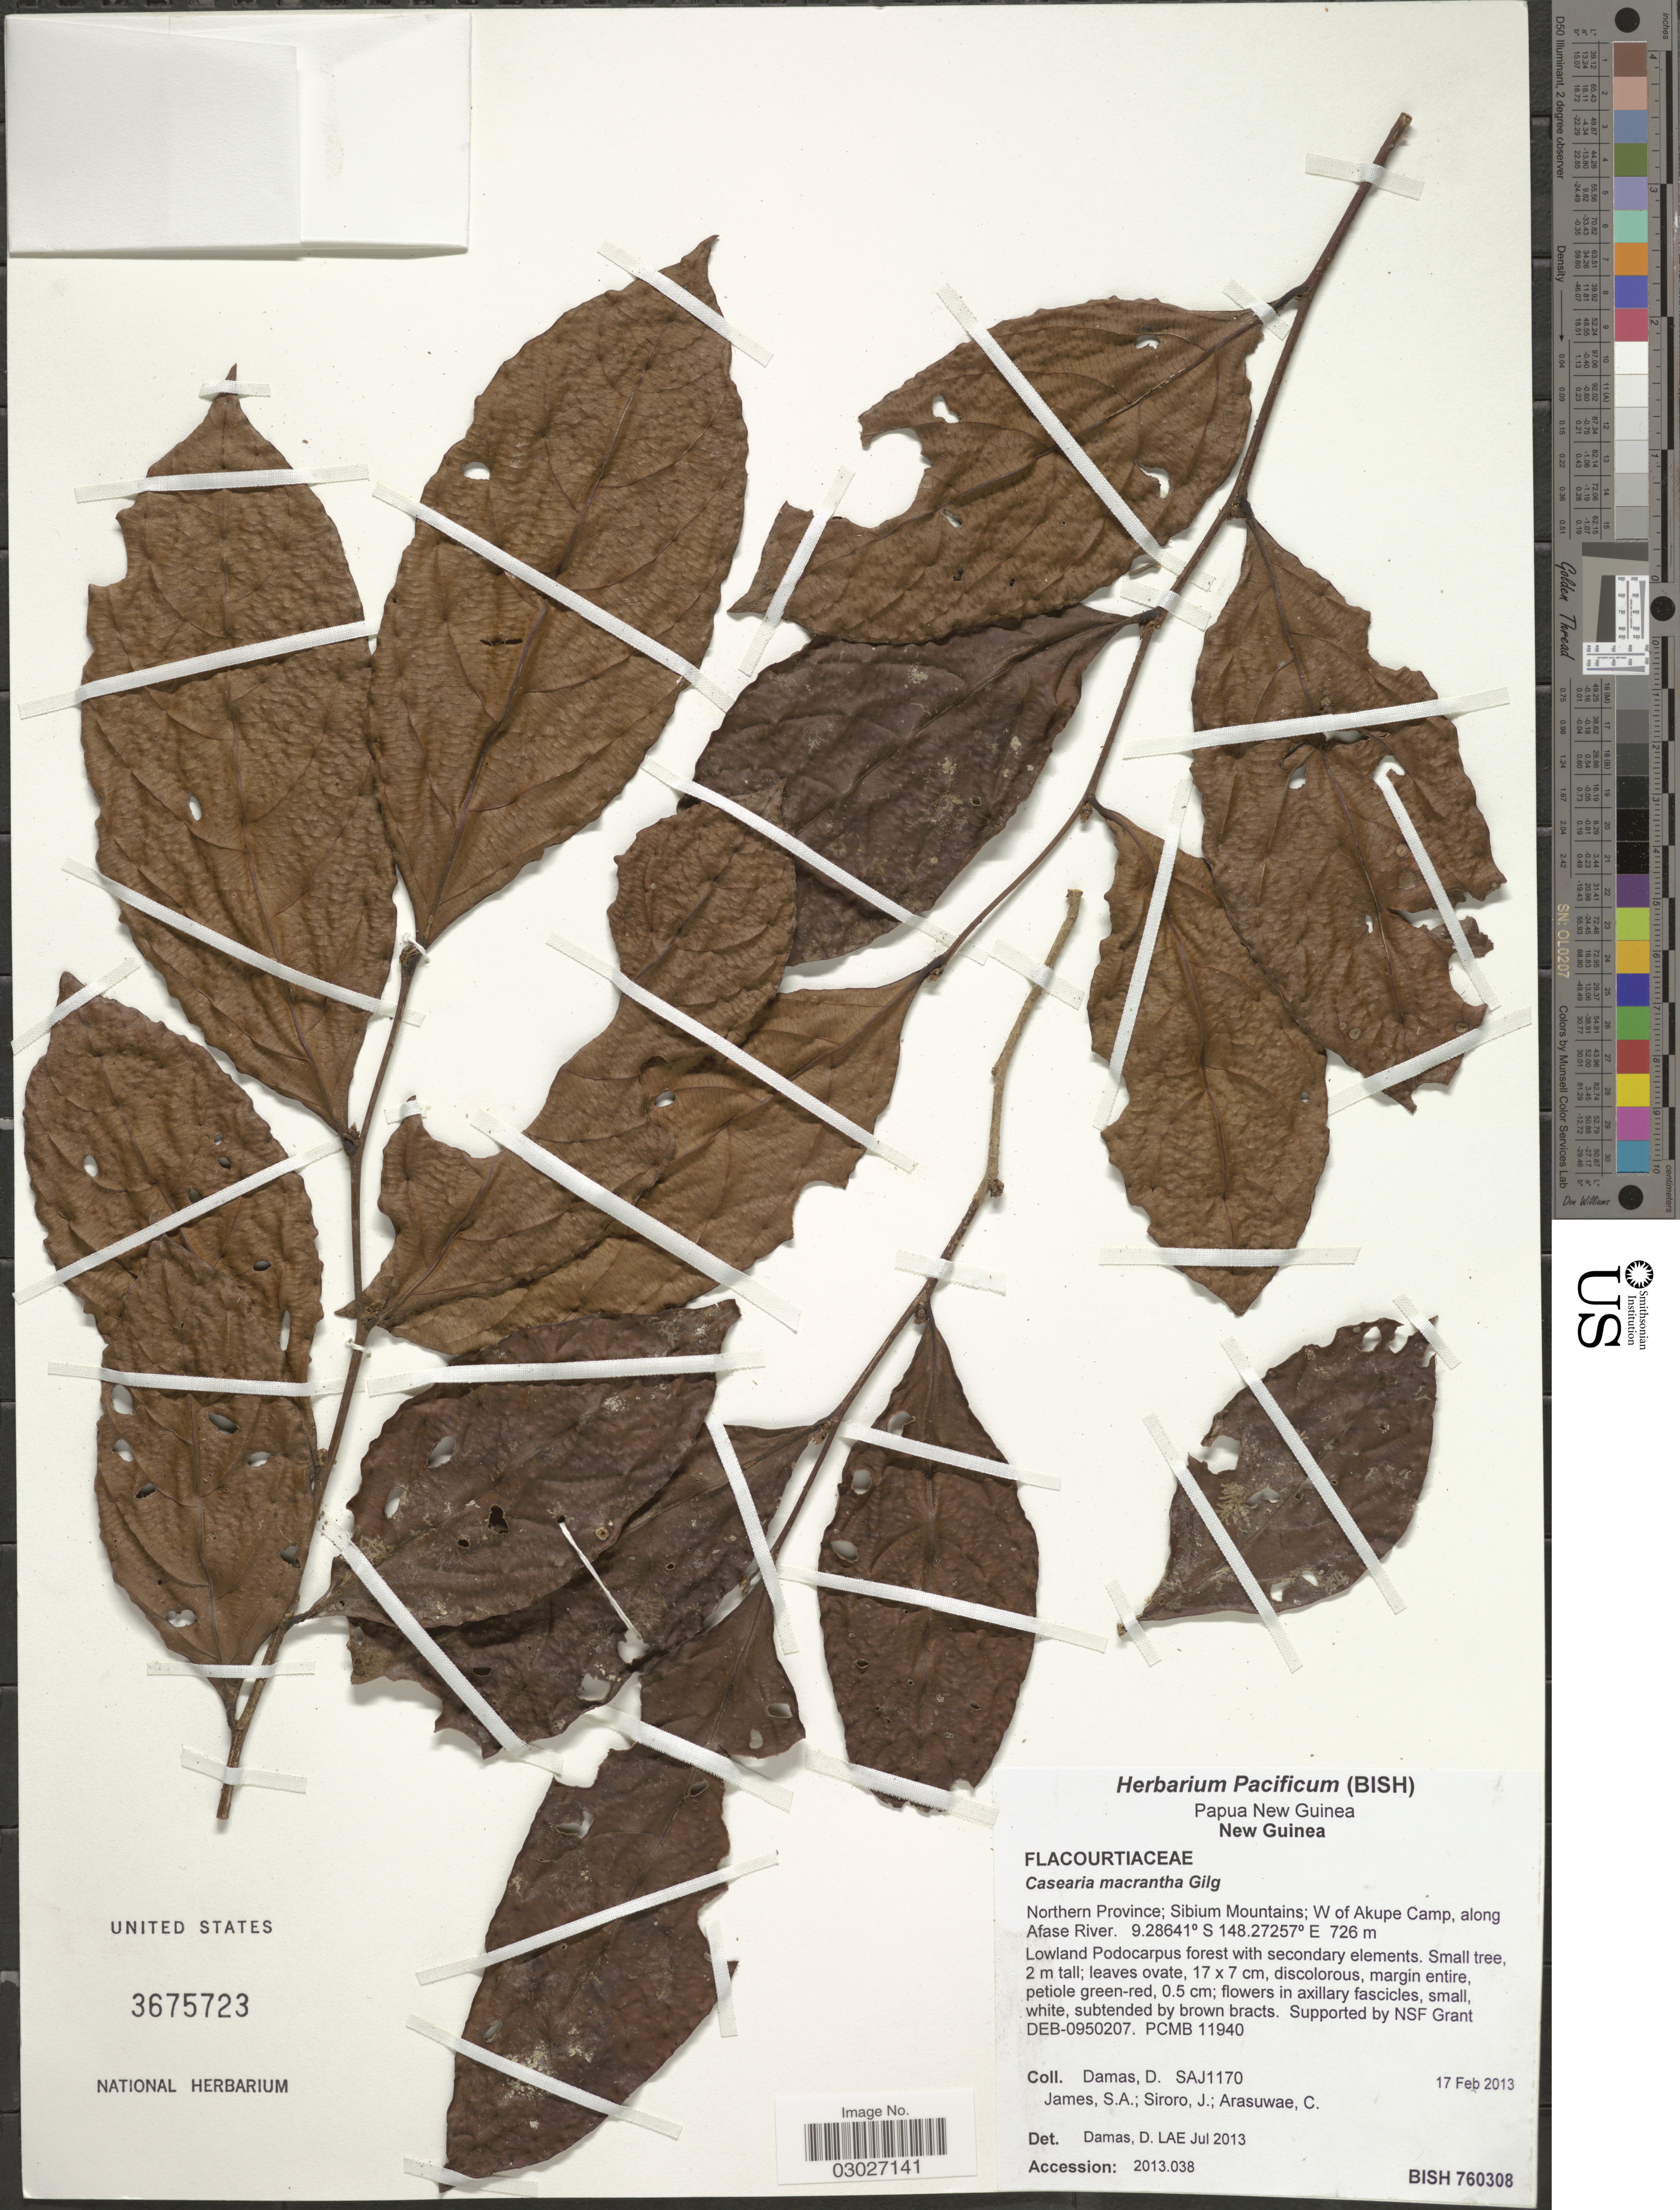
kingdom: Plantae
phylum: Tracheophyta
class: Magnoliopsida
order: Malpighiales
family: Salicaceae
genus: Casearia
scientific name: Casearia macrantha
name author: Gilg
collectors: D. Damas, S. James, J. Siroro & C. Arasuwae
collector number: SAJ1170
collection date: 2013-02-17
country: Papua New Guinea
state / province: Northern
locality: New Guinea. Sibium Mountains; W of Akupe Camp, along Afase River.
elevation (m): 726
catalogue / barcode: US 3675723